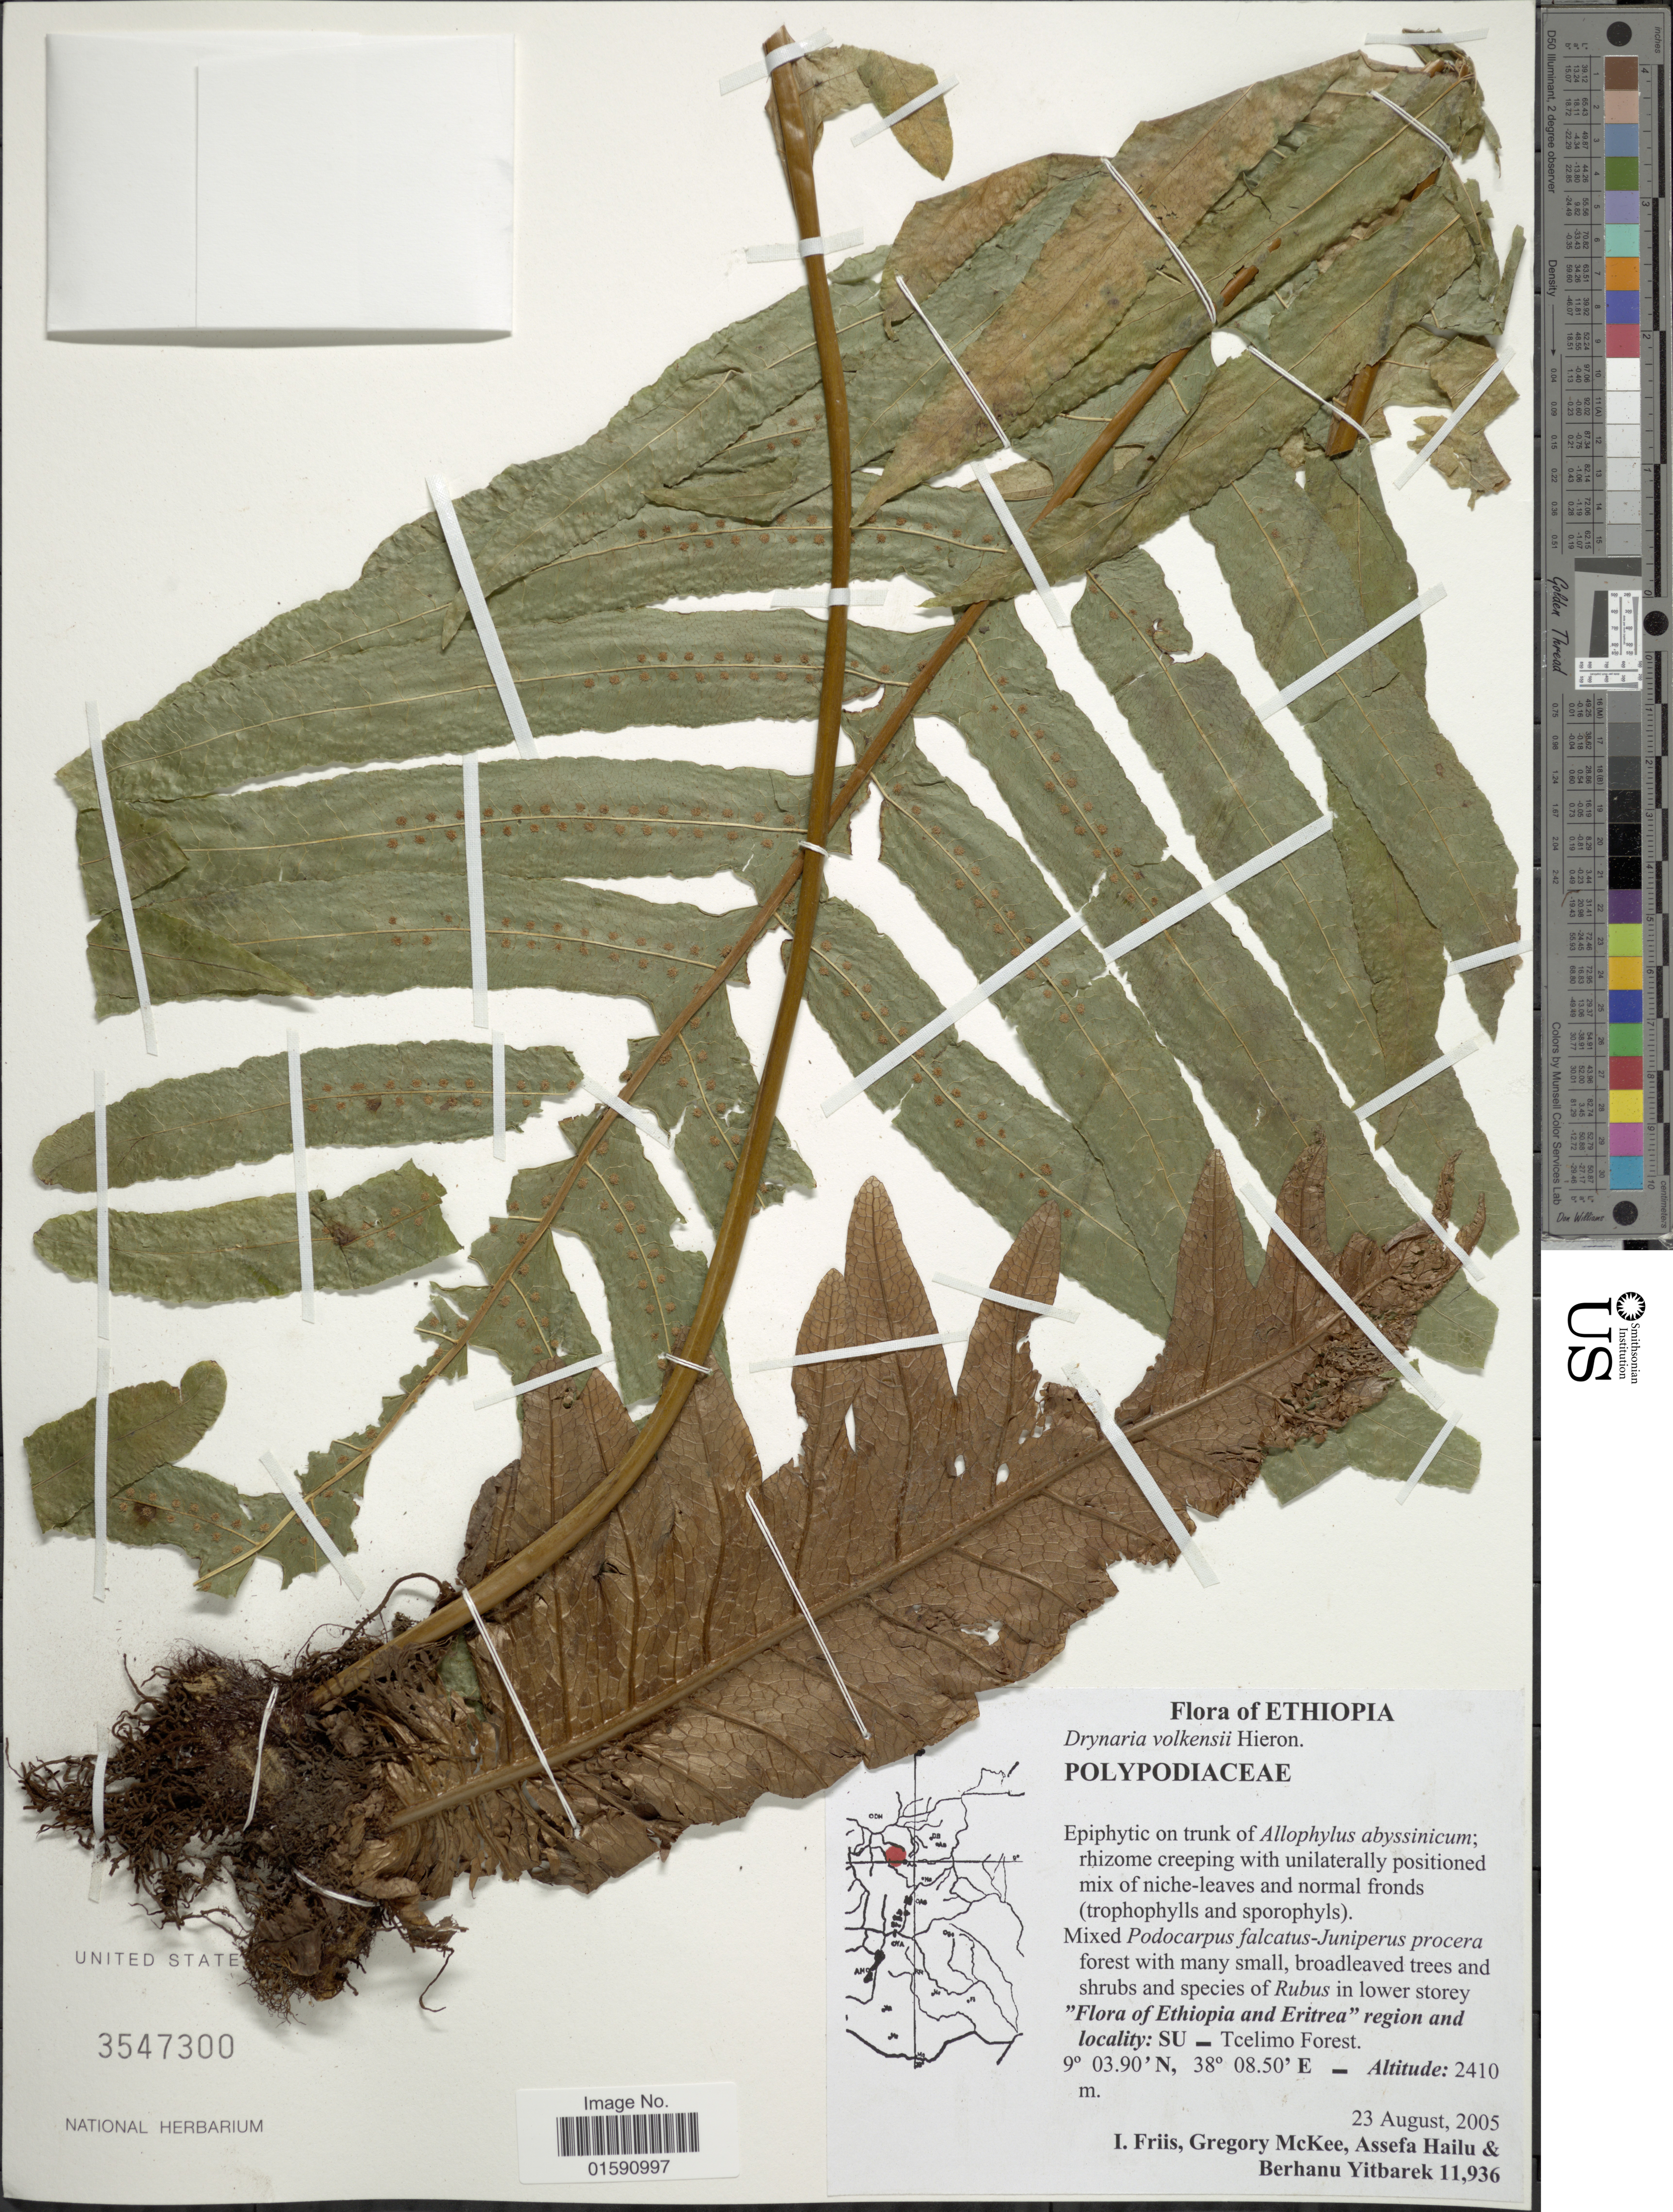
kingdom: Plantae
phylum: Tracheophyta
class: Polypodiopsida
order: Polypodiales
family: Polypodiaceae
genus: Drynaria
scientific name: Drynaria volkensii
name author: Hieron.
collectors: I. Friis, G. S. McKee, A. Hailu & B. Yitbarek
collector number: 11936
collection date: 2005-08-23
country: Ethiopia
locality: Tcelimo Forest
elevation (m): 2410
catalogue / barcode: US 3547300